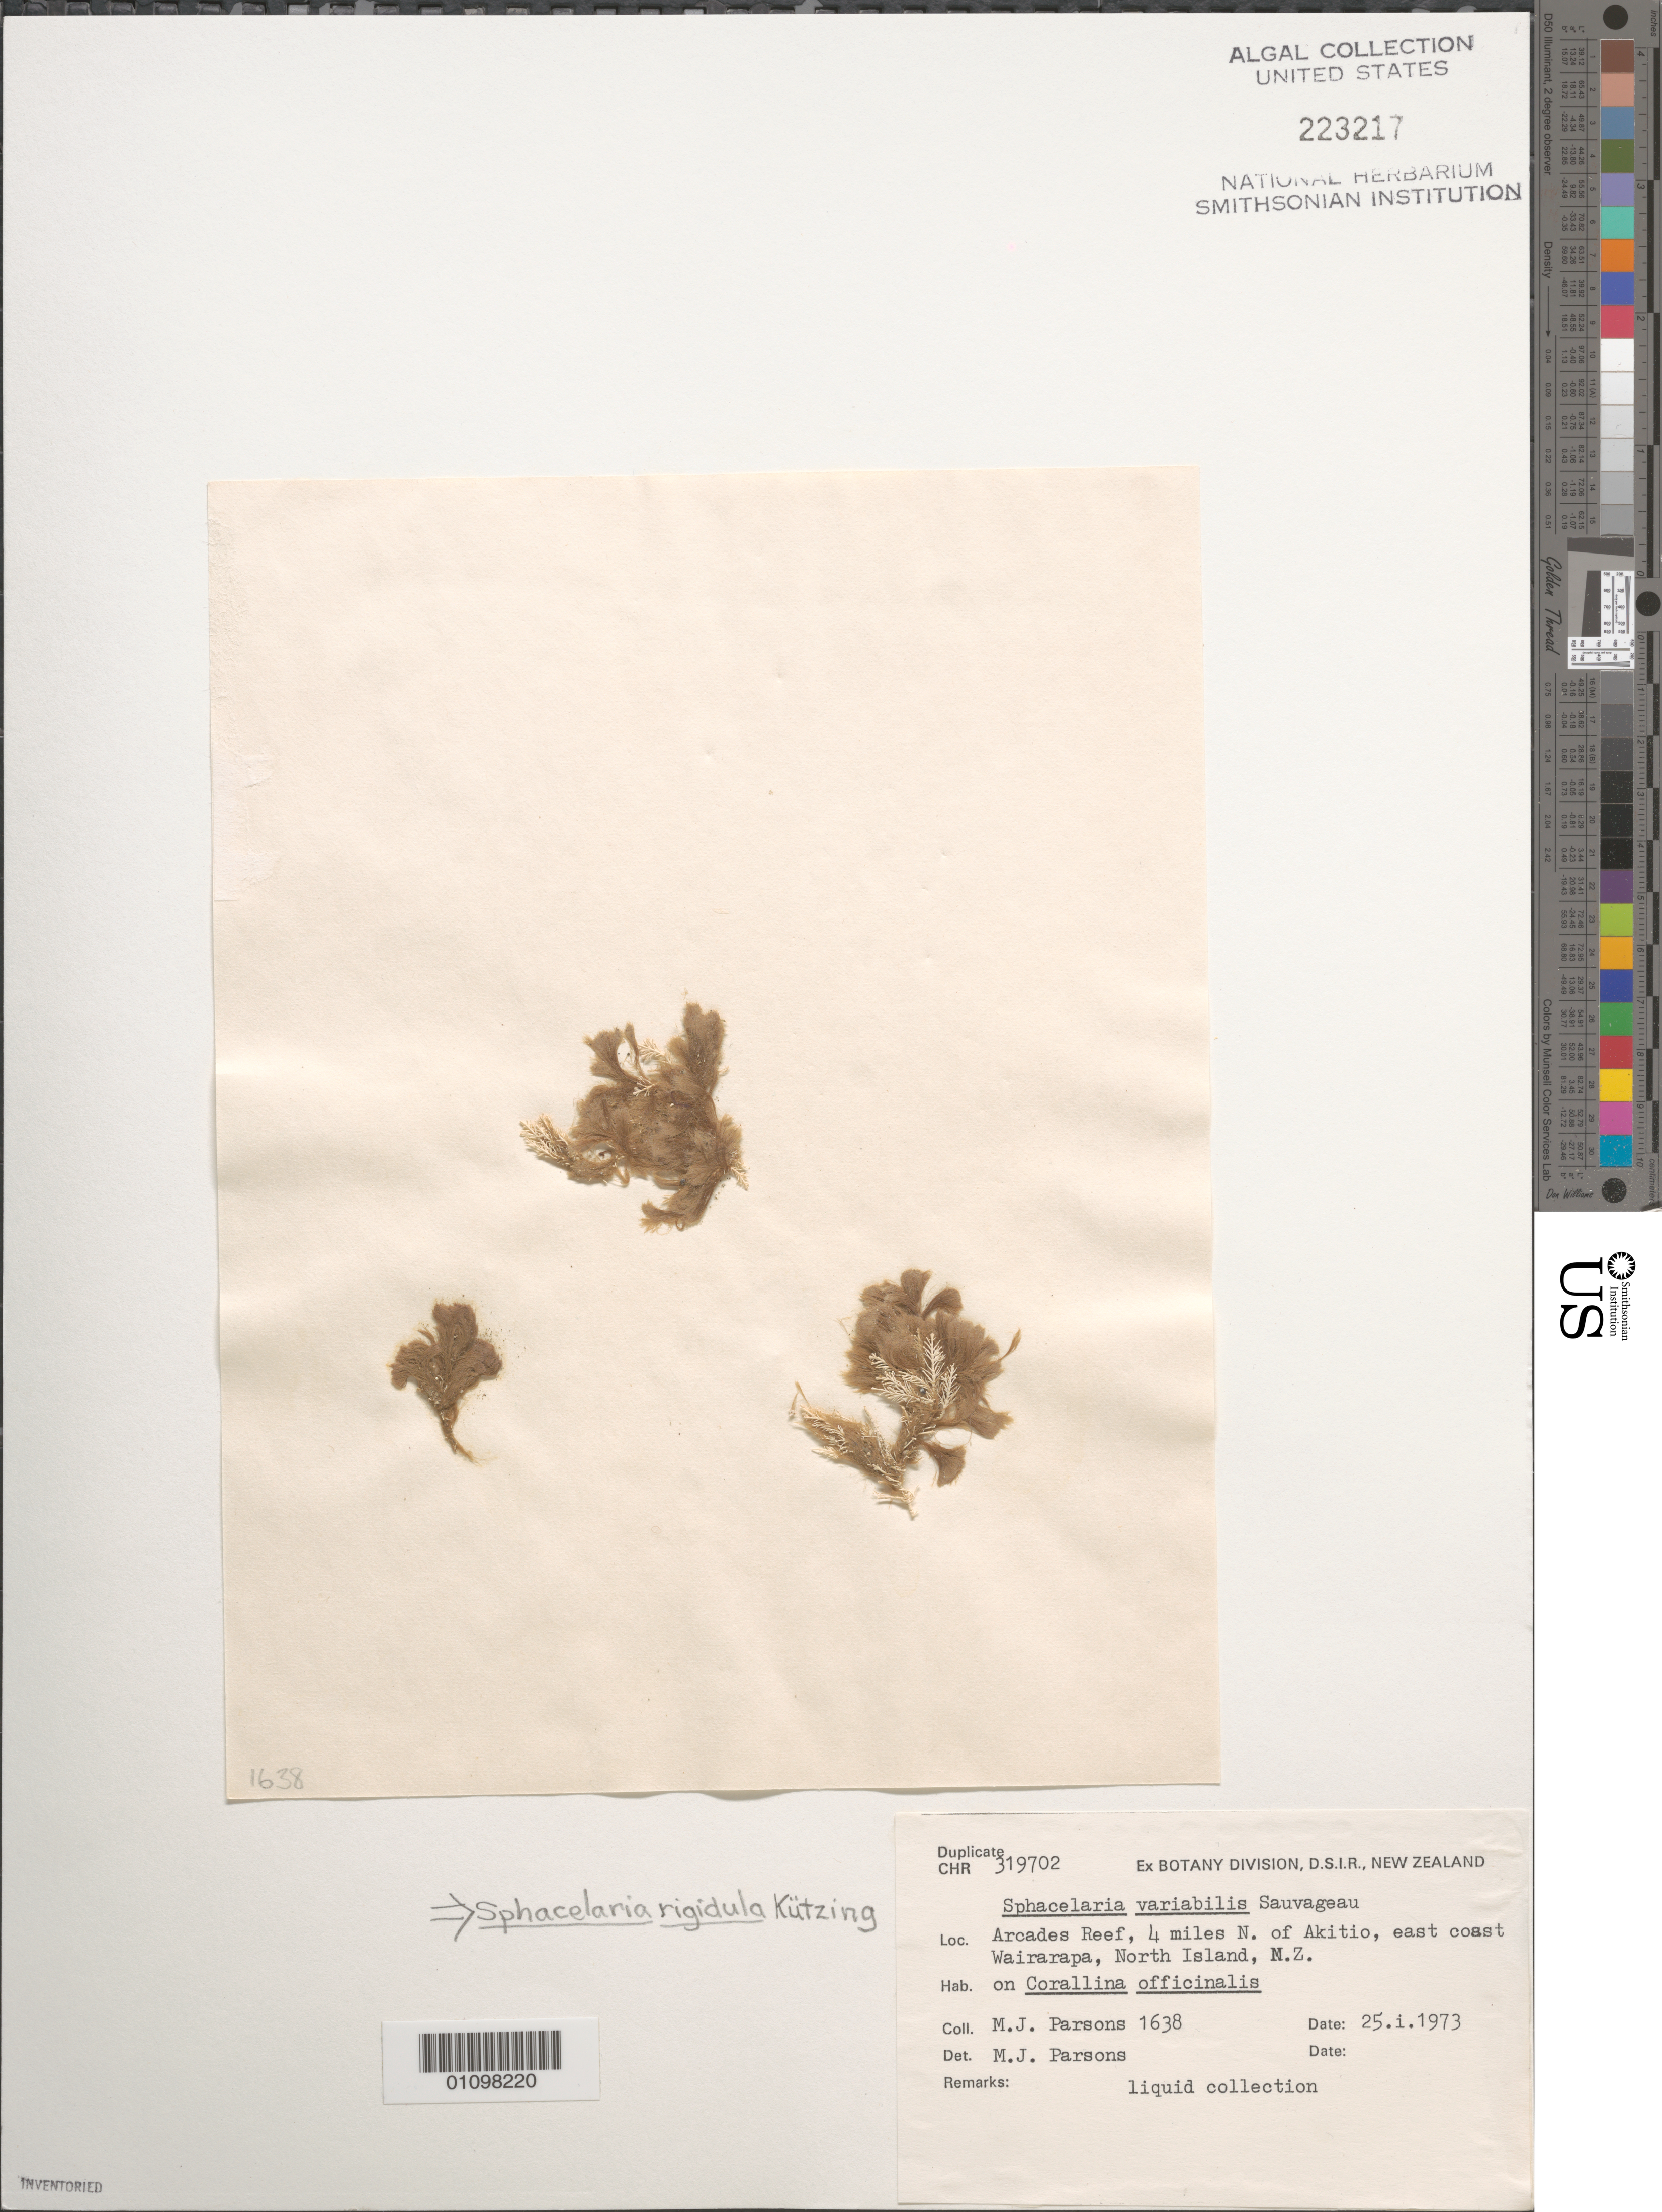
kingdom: Chromista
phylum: Ochrophyta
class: Phaeophyceae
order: Sphacelariales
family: Sphacelariaceae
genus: Sphacelaria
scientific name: Sphacelaria rigidula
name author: Kütz.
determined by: Parsons, M. J.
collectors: M. Parsons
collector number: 1638 & Duplicate CHR 319702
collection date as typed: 25 Jan 1973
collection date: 1973-01-25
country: New Zealand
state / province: Manawatu-Wanganui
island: North Island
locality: Arcades Reef, 4 miles north of Akitio, east coast of Wairarapa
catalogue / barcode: US 223217